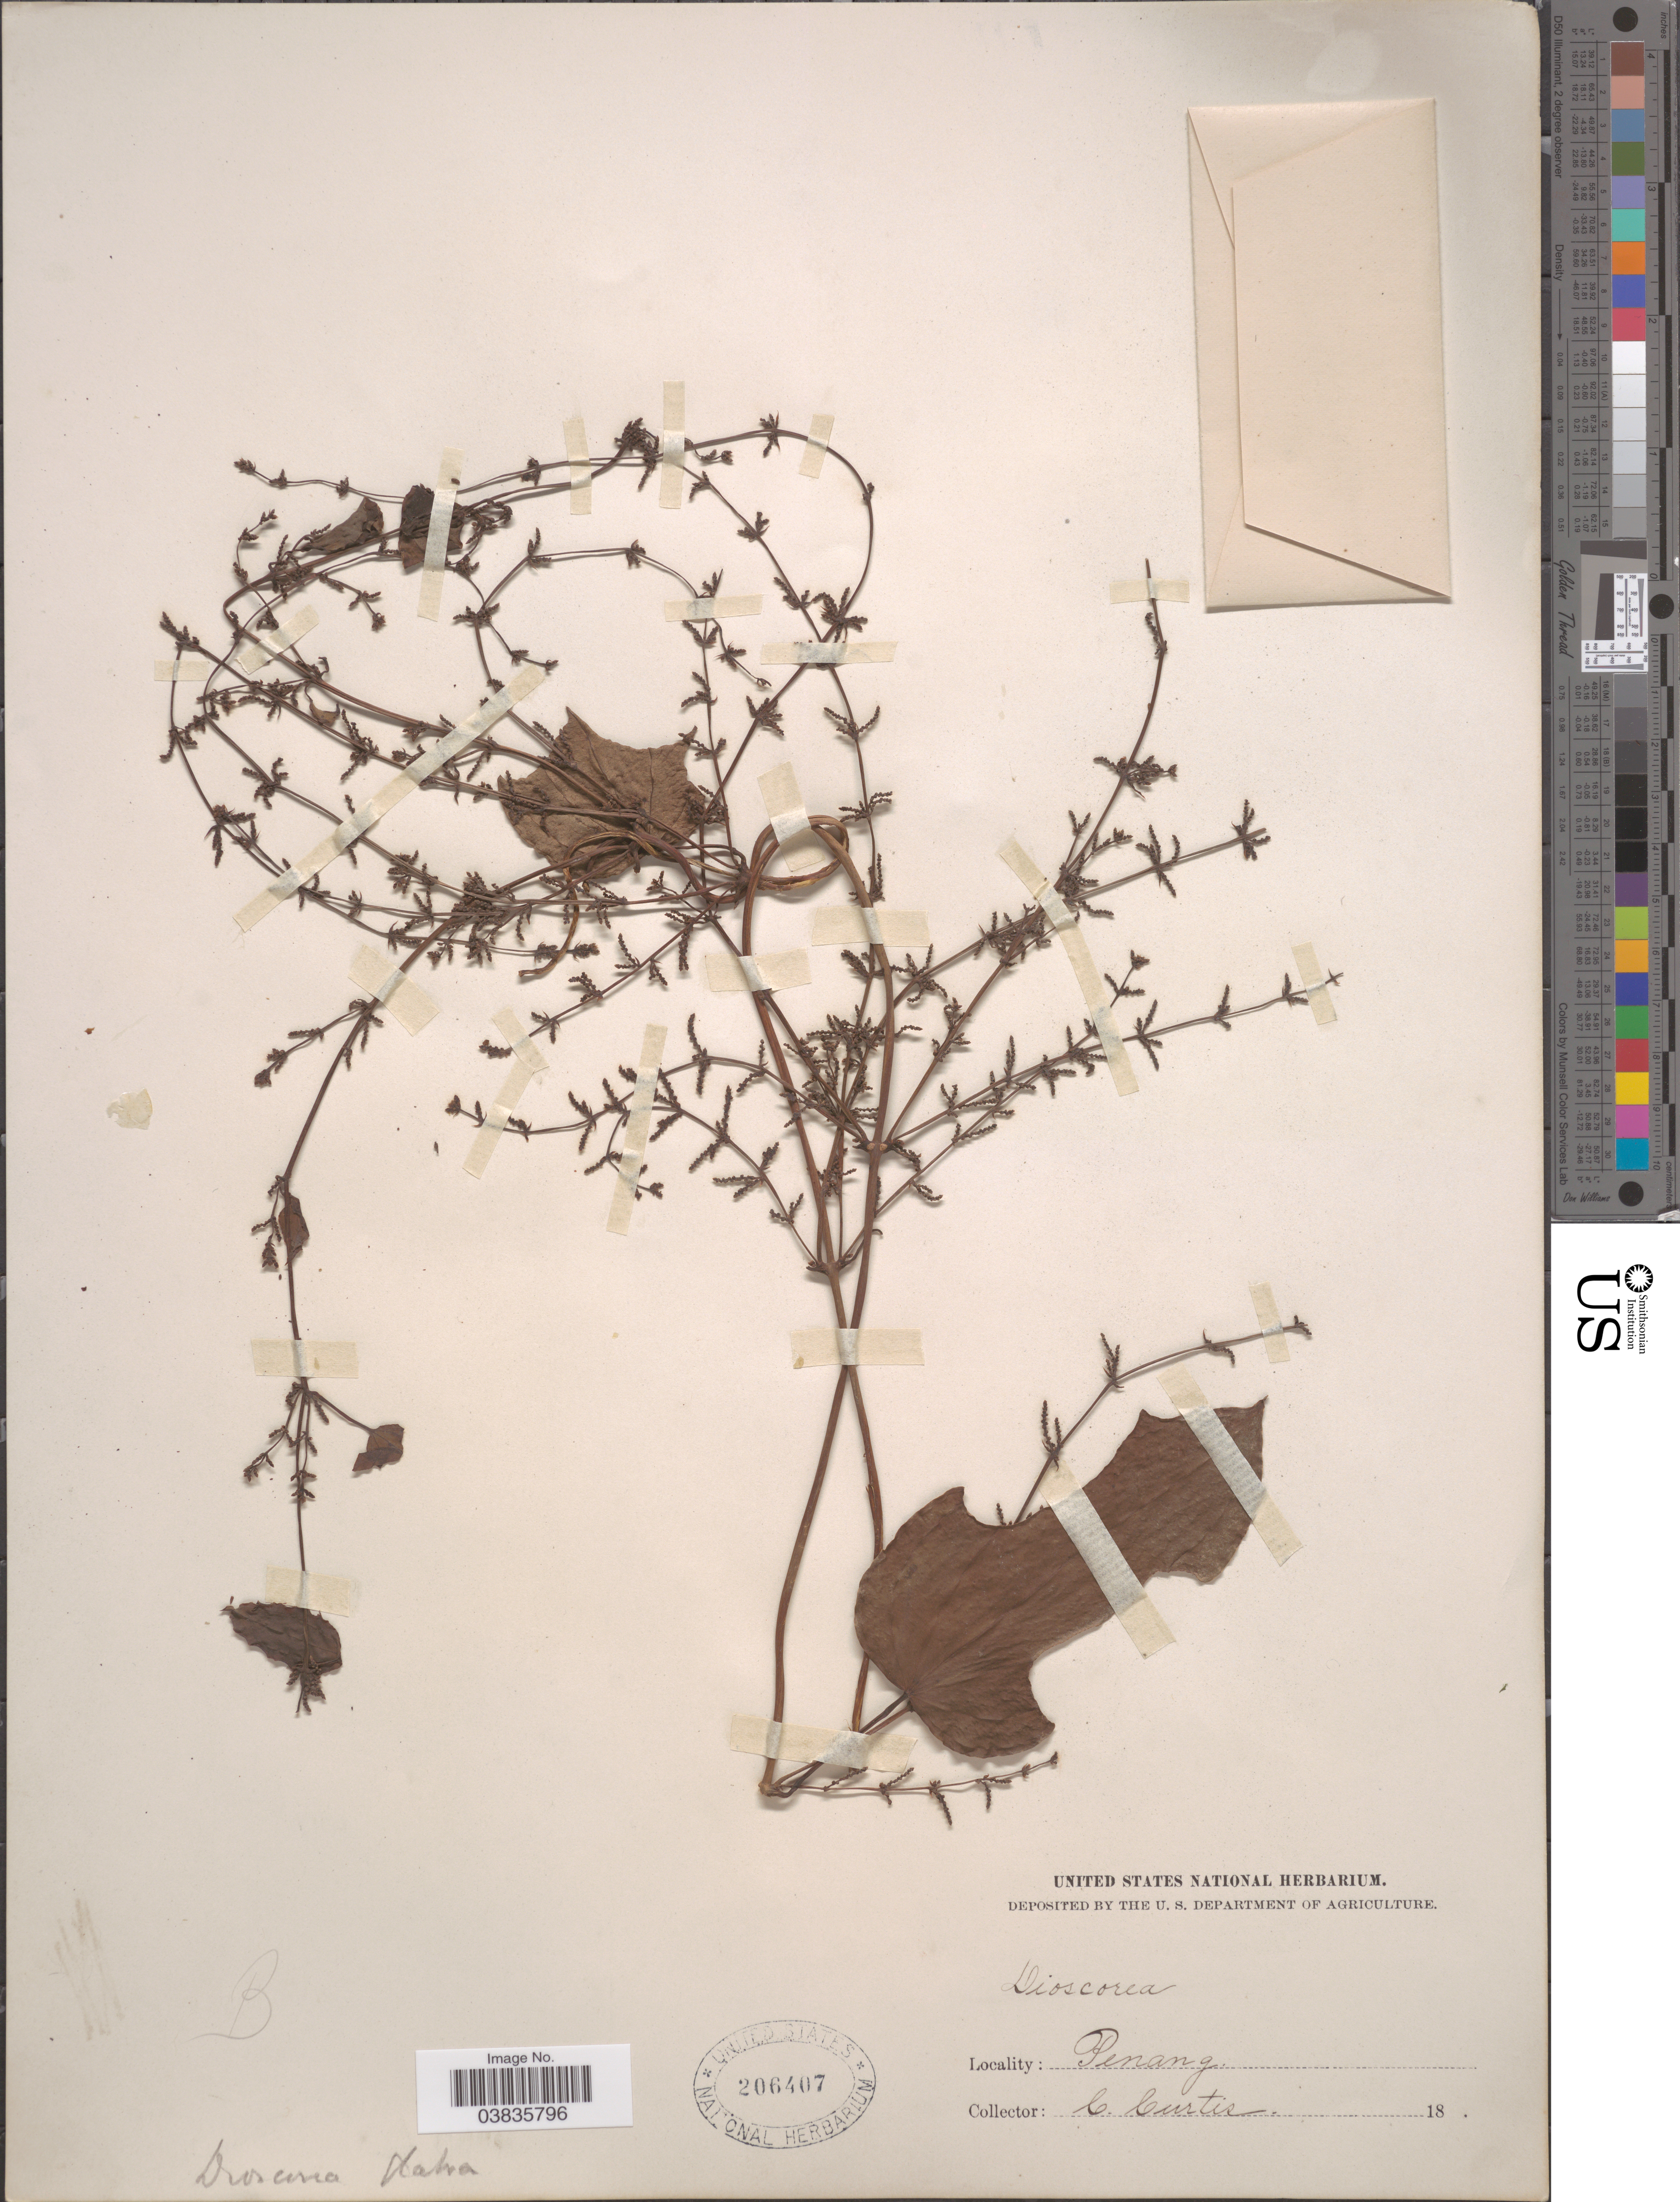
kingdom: Plantae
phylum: Tracheophyta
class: Liliopsida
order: Dioscoreales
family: Dioscoreaceae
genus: Dioscorea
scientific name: Dioscorea glabra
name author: Roxb.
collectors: C. Curtis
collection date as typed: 18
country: Malaysia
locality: Penang.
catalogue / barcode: US 206407